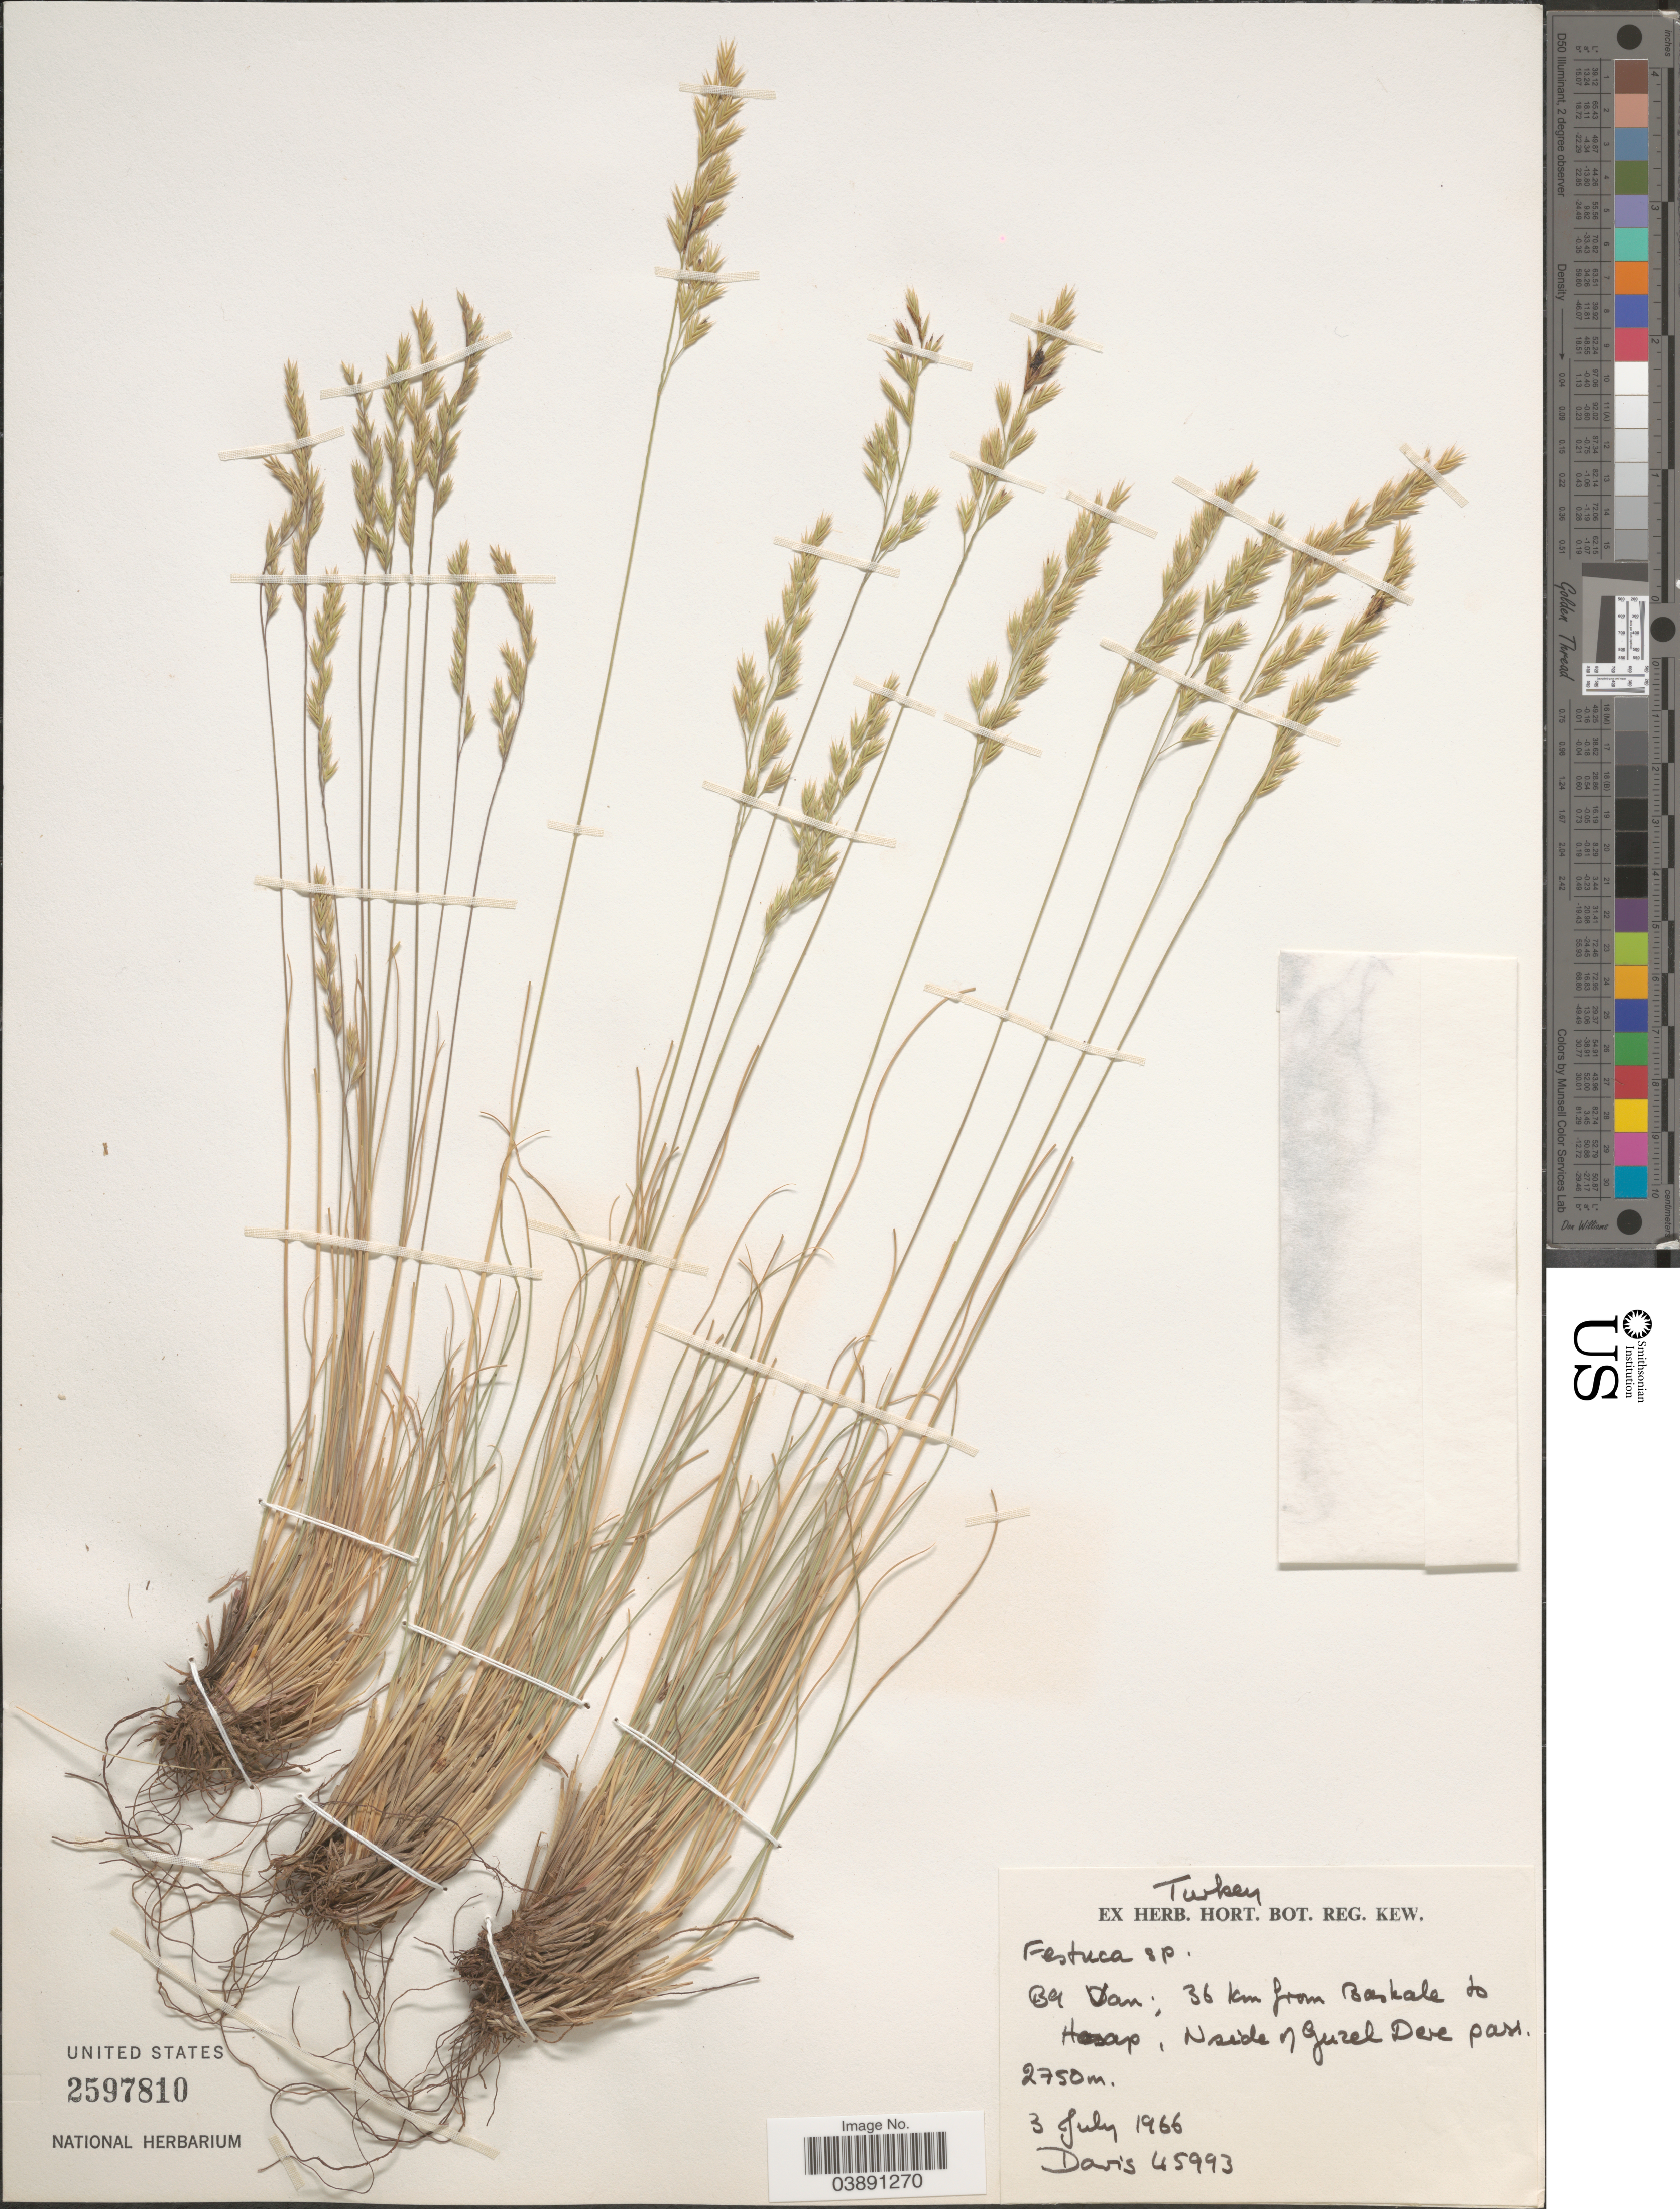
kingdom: Plantae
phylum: Tracheophyta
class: Liliopsida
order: Poales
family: Poaceae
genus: Festuca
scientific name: Festuca sp.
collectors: -. Davis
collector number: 45993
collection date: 1966-07-03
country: Turkey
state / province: Van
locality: B9 Van: 36 km from Baskale to Hosap, N. side of Guzel Dere pass.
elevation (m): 2750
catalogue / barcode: US 2597810